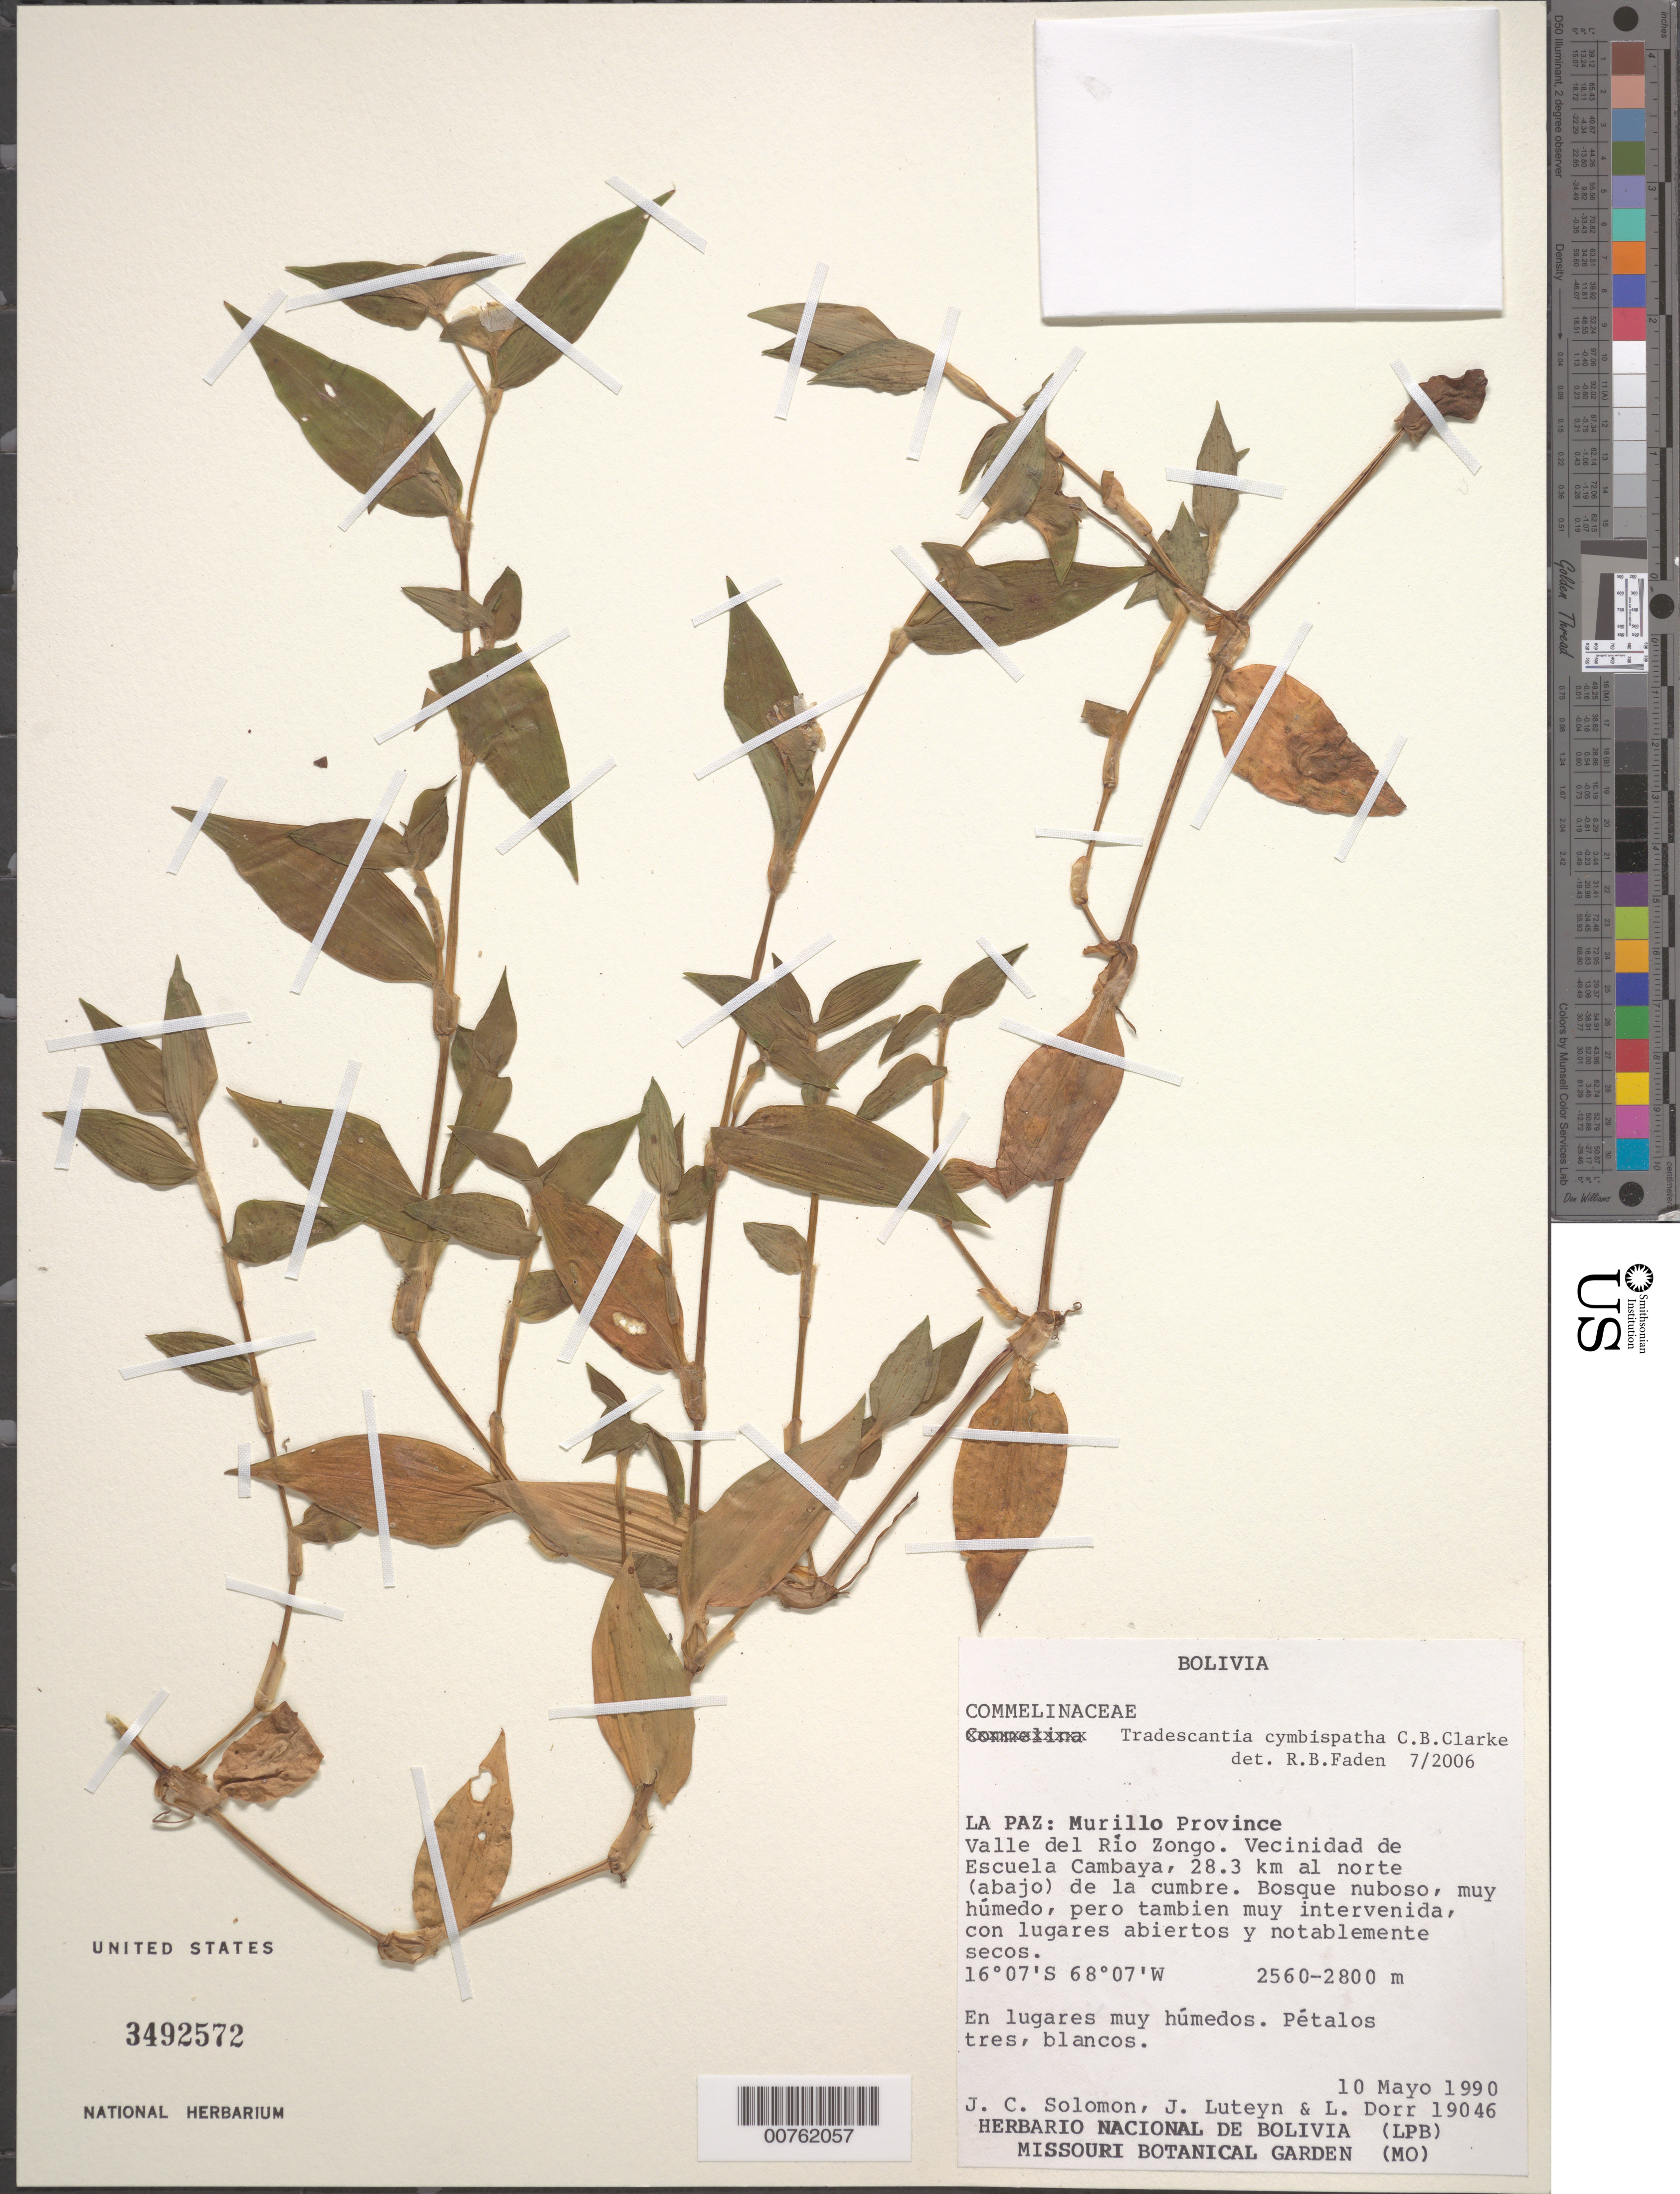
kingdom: Plantae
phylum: Tracheophyta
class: Liliopsida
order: Commelinales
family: Commelinaceae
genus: Tradescantia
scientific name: Tradescantia cymbispatha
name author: C.B. Clarke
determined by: Faden, Robert B., (US), Smithsonian Institution - National Museum of Natural History (UNITED STATES)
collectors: J. C. Solomon, J. L. Luteyn & L. J. Dorr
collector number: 19046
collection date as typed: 10 May 1990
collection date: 1990-05-10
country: Bolivia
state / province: La Paz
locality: Murillo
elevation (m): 2560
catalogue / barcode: US 3492572